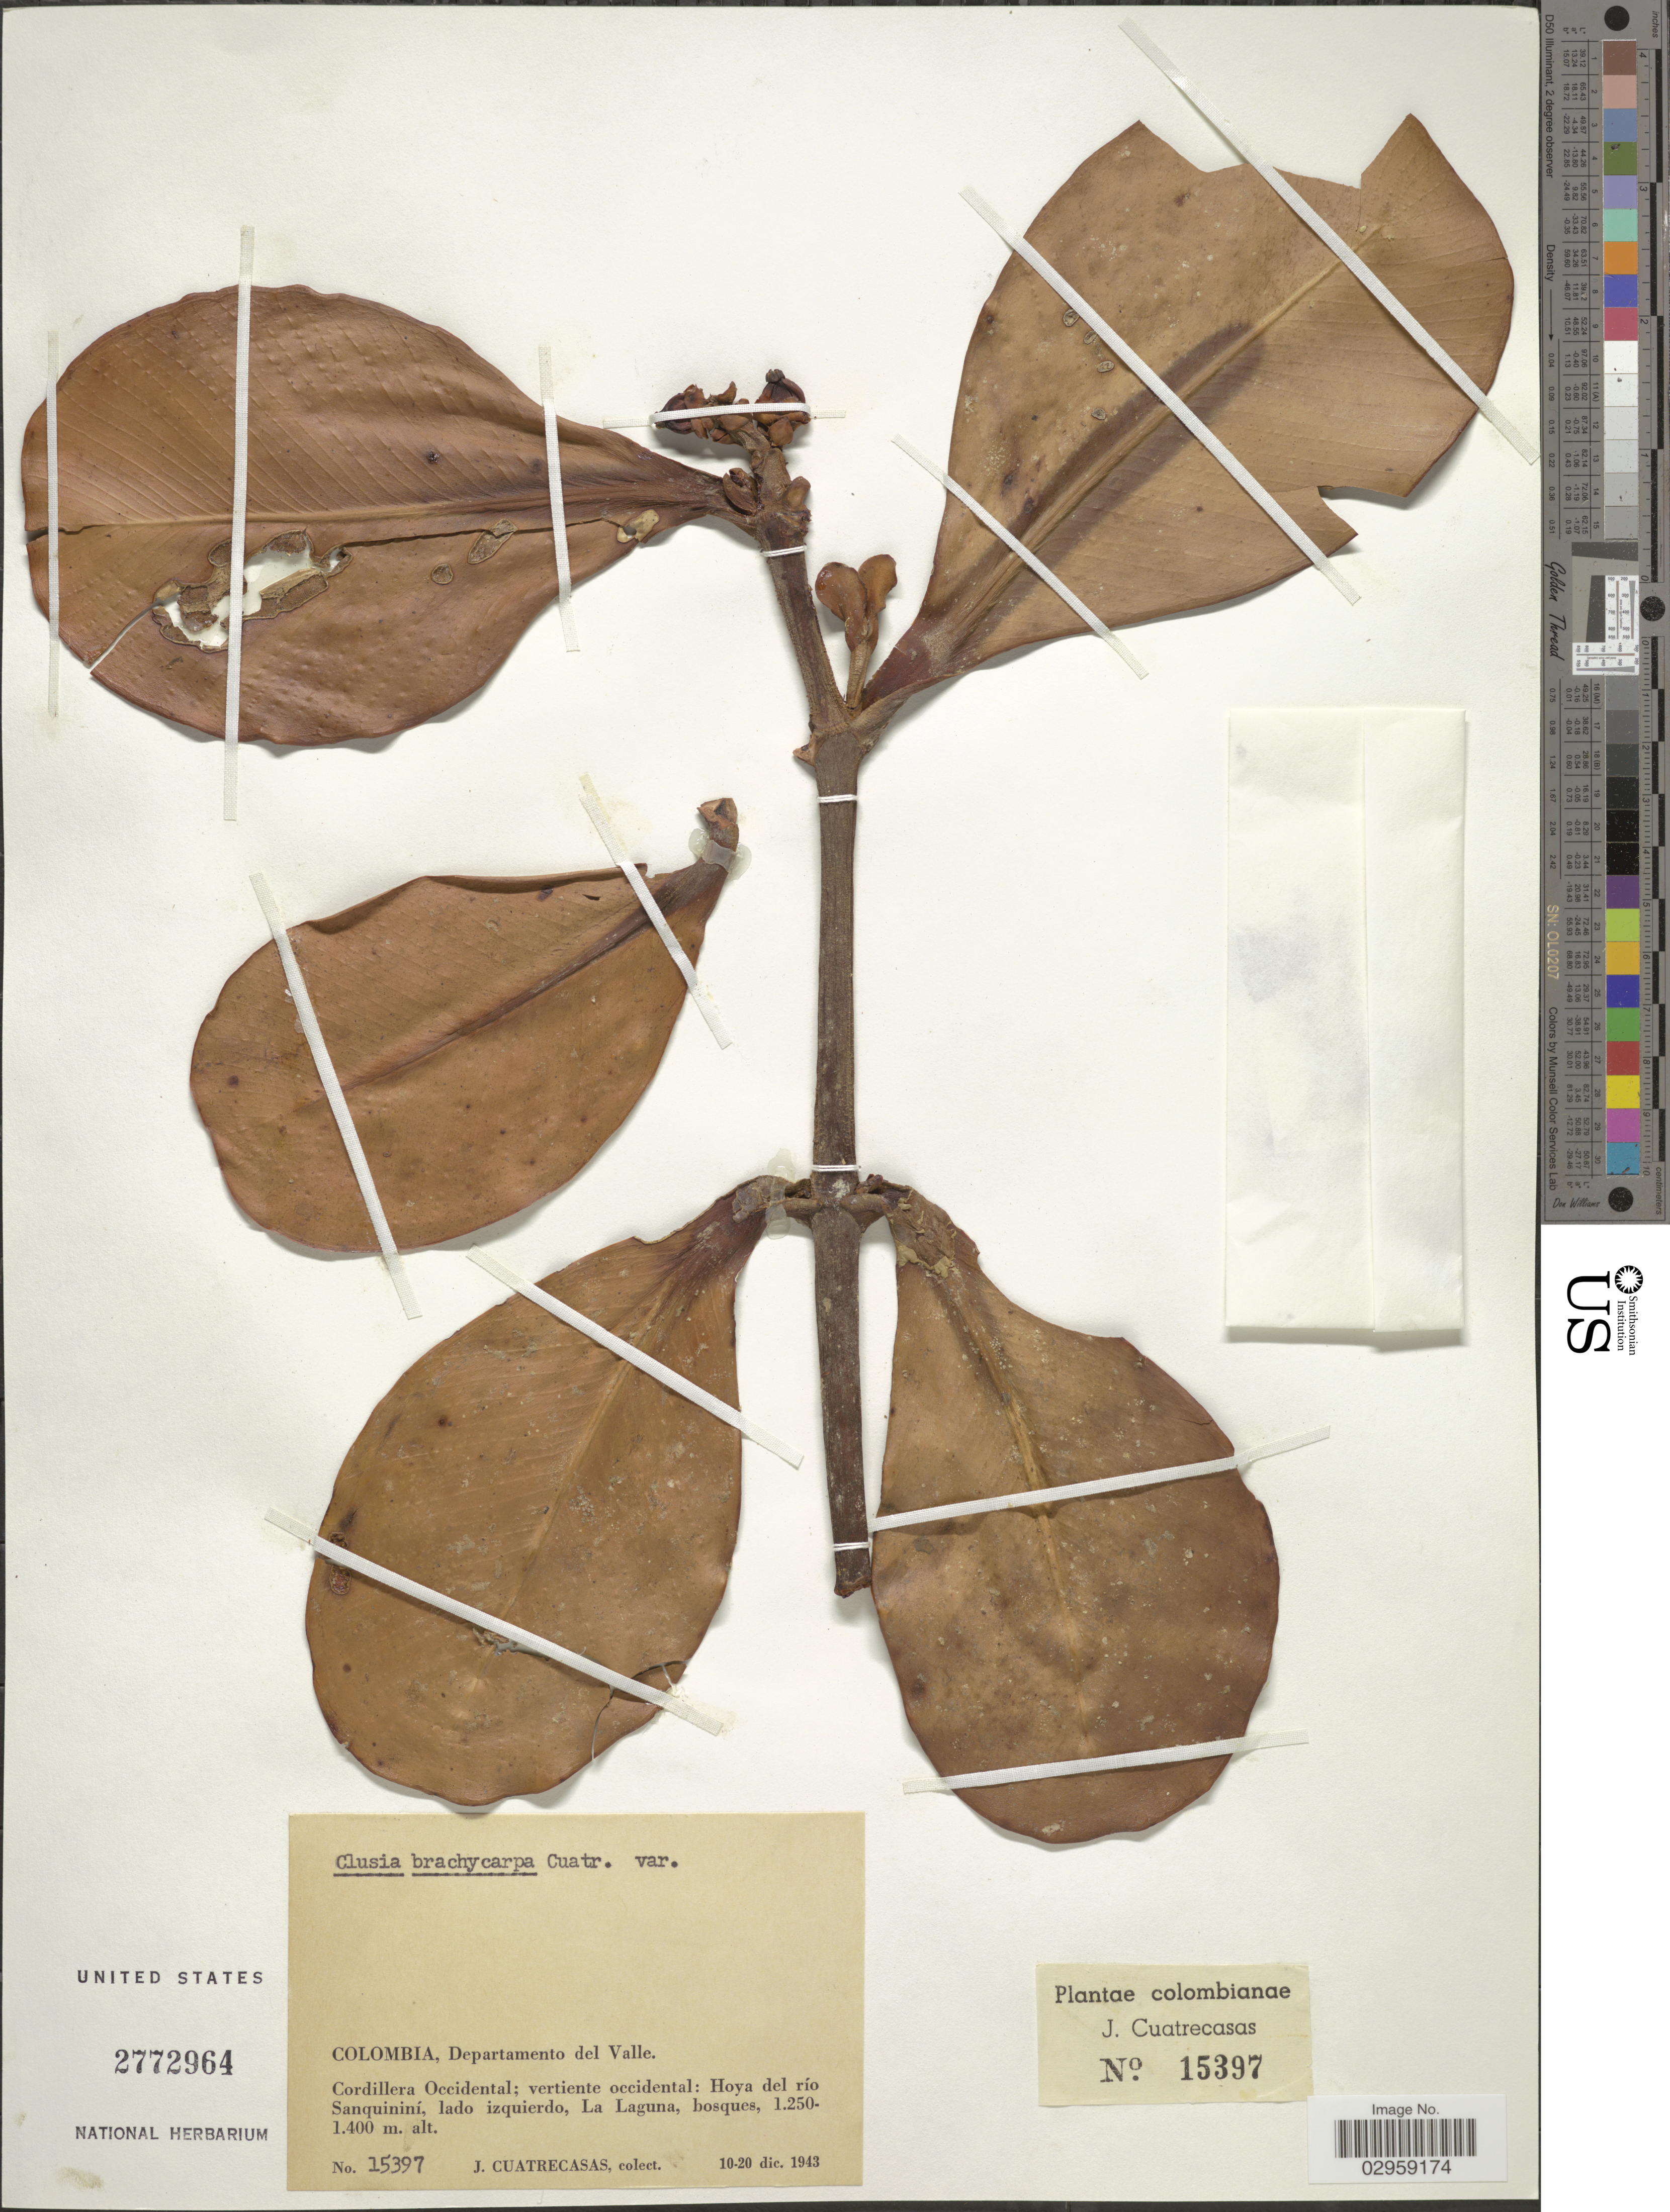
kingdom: Plantae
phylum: Tracheophyta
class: Magnoliopsida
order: Malpighiales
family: Clusiaceae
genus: Clusia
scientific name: Clusia brachycarpa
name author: Cuatrec.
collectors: J. Cuatrecasas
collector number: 15397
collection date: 1943-12-10/1943-12-20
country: Colombia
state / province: Valle del Cauca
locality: Departamento del Valle. Cordillera Occidental; vertiente occidental: Hoya del río Sanquininí, lado izquierdo, La Laguna, bosques.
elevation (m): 1250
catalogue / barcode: US 2772964